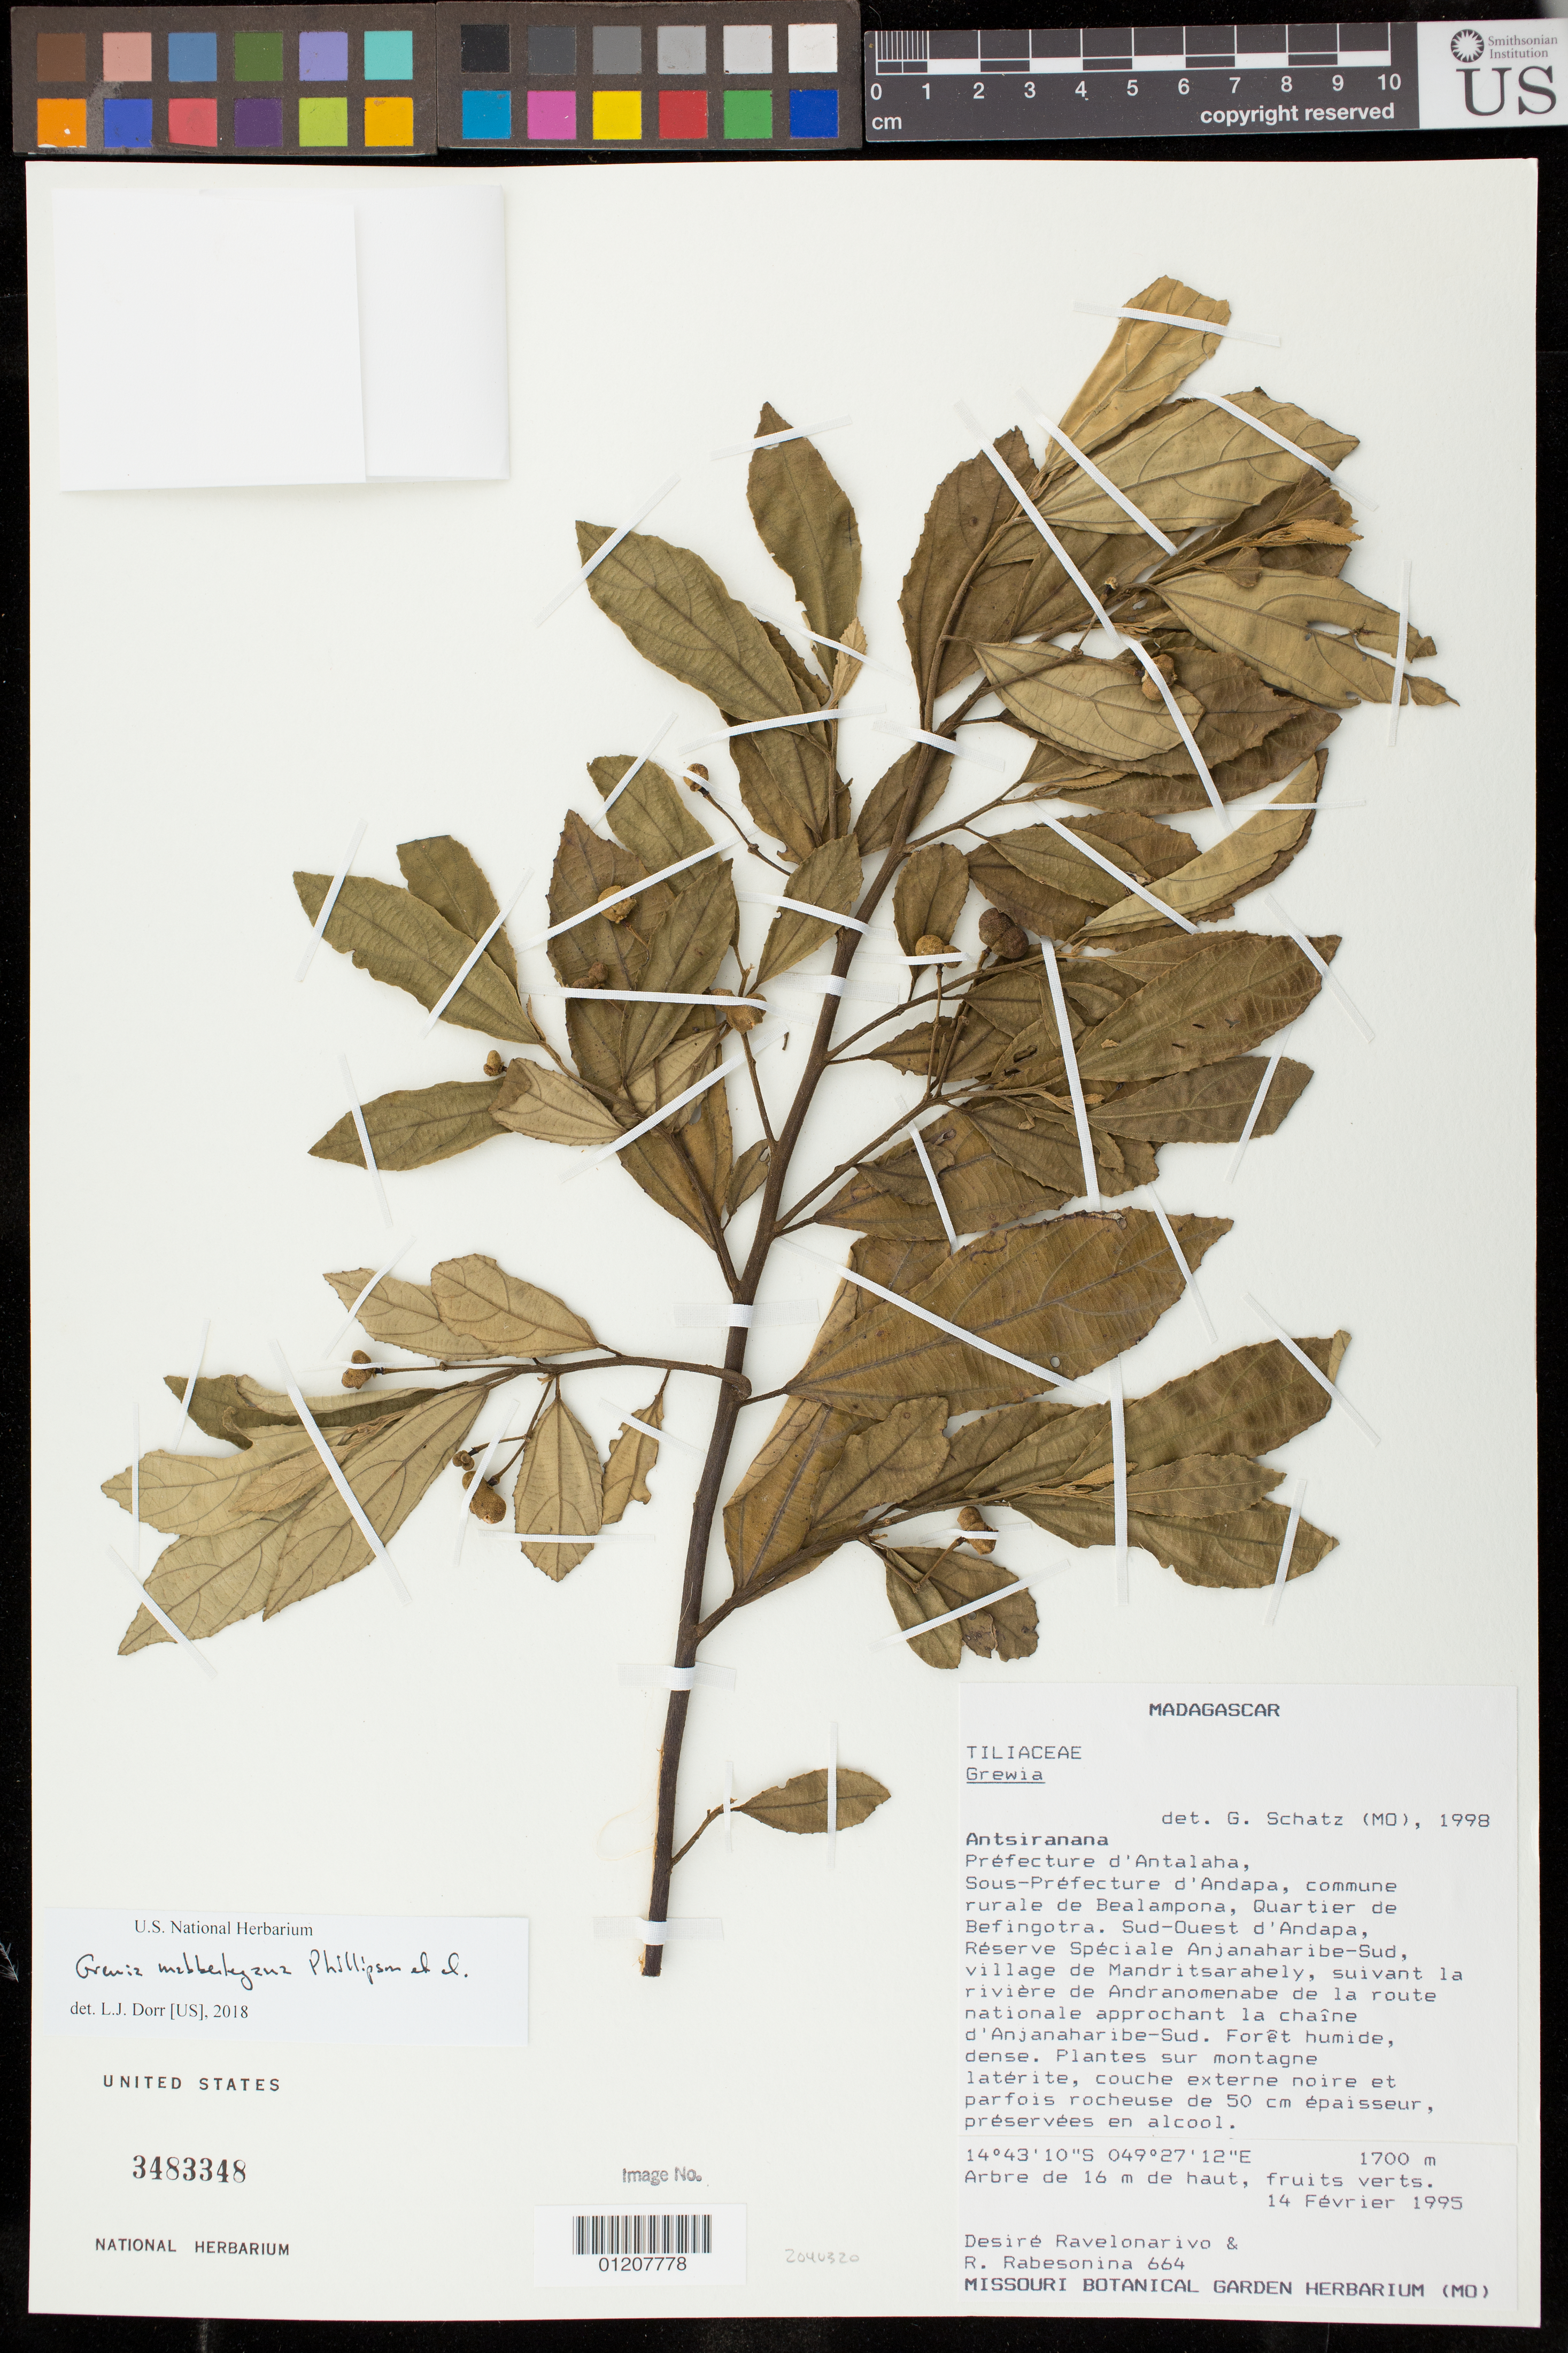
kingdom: Plantae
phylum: Tracheophyta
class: Magnoliopsida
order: Malvales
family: Malvaceae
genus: Grewia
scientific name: Grewia mabberleyana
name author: Phillipson et al.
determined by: Dorr, L. J., (BOT), Smithsonian Institution - National Museum of Natural History (UNITED STATES)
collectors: D. Ravelonarivo & R. Rabesonina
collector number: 664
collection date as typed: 14 Feb 1995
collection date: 1995-02-14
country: Madagascar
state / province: Sava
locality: Antsiranana. Préfecture d'Antalaha, Sous-Préfecture d'Andapa, commune rurale de Bealampona, Quartier de Befingotra. Sud-Ouest d'Andapa, Réserve Spéciale Anjanaharibe-Sud, village de Mandritsarahely, suivant la rivière de Andranomenabe de la route nat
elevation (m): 1700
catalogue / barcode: US 3483348